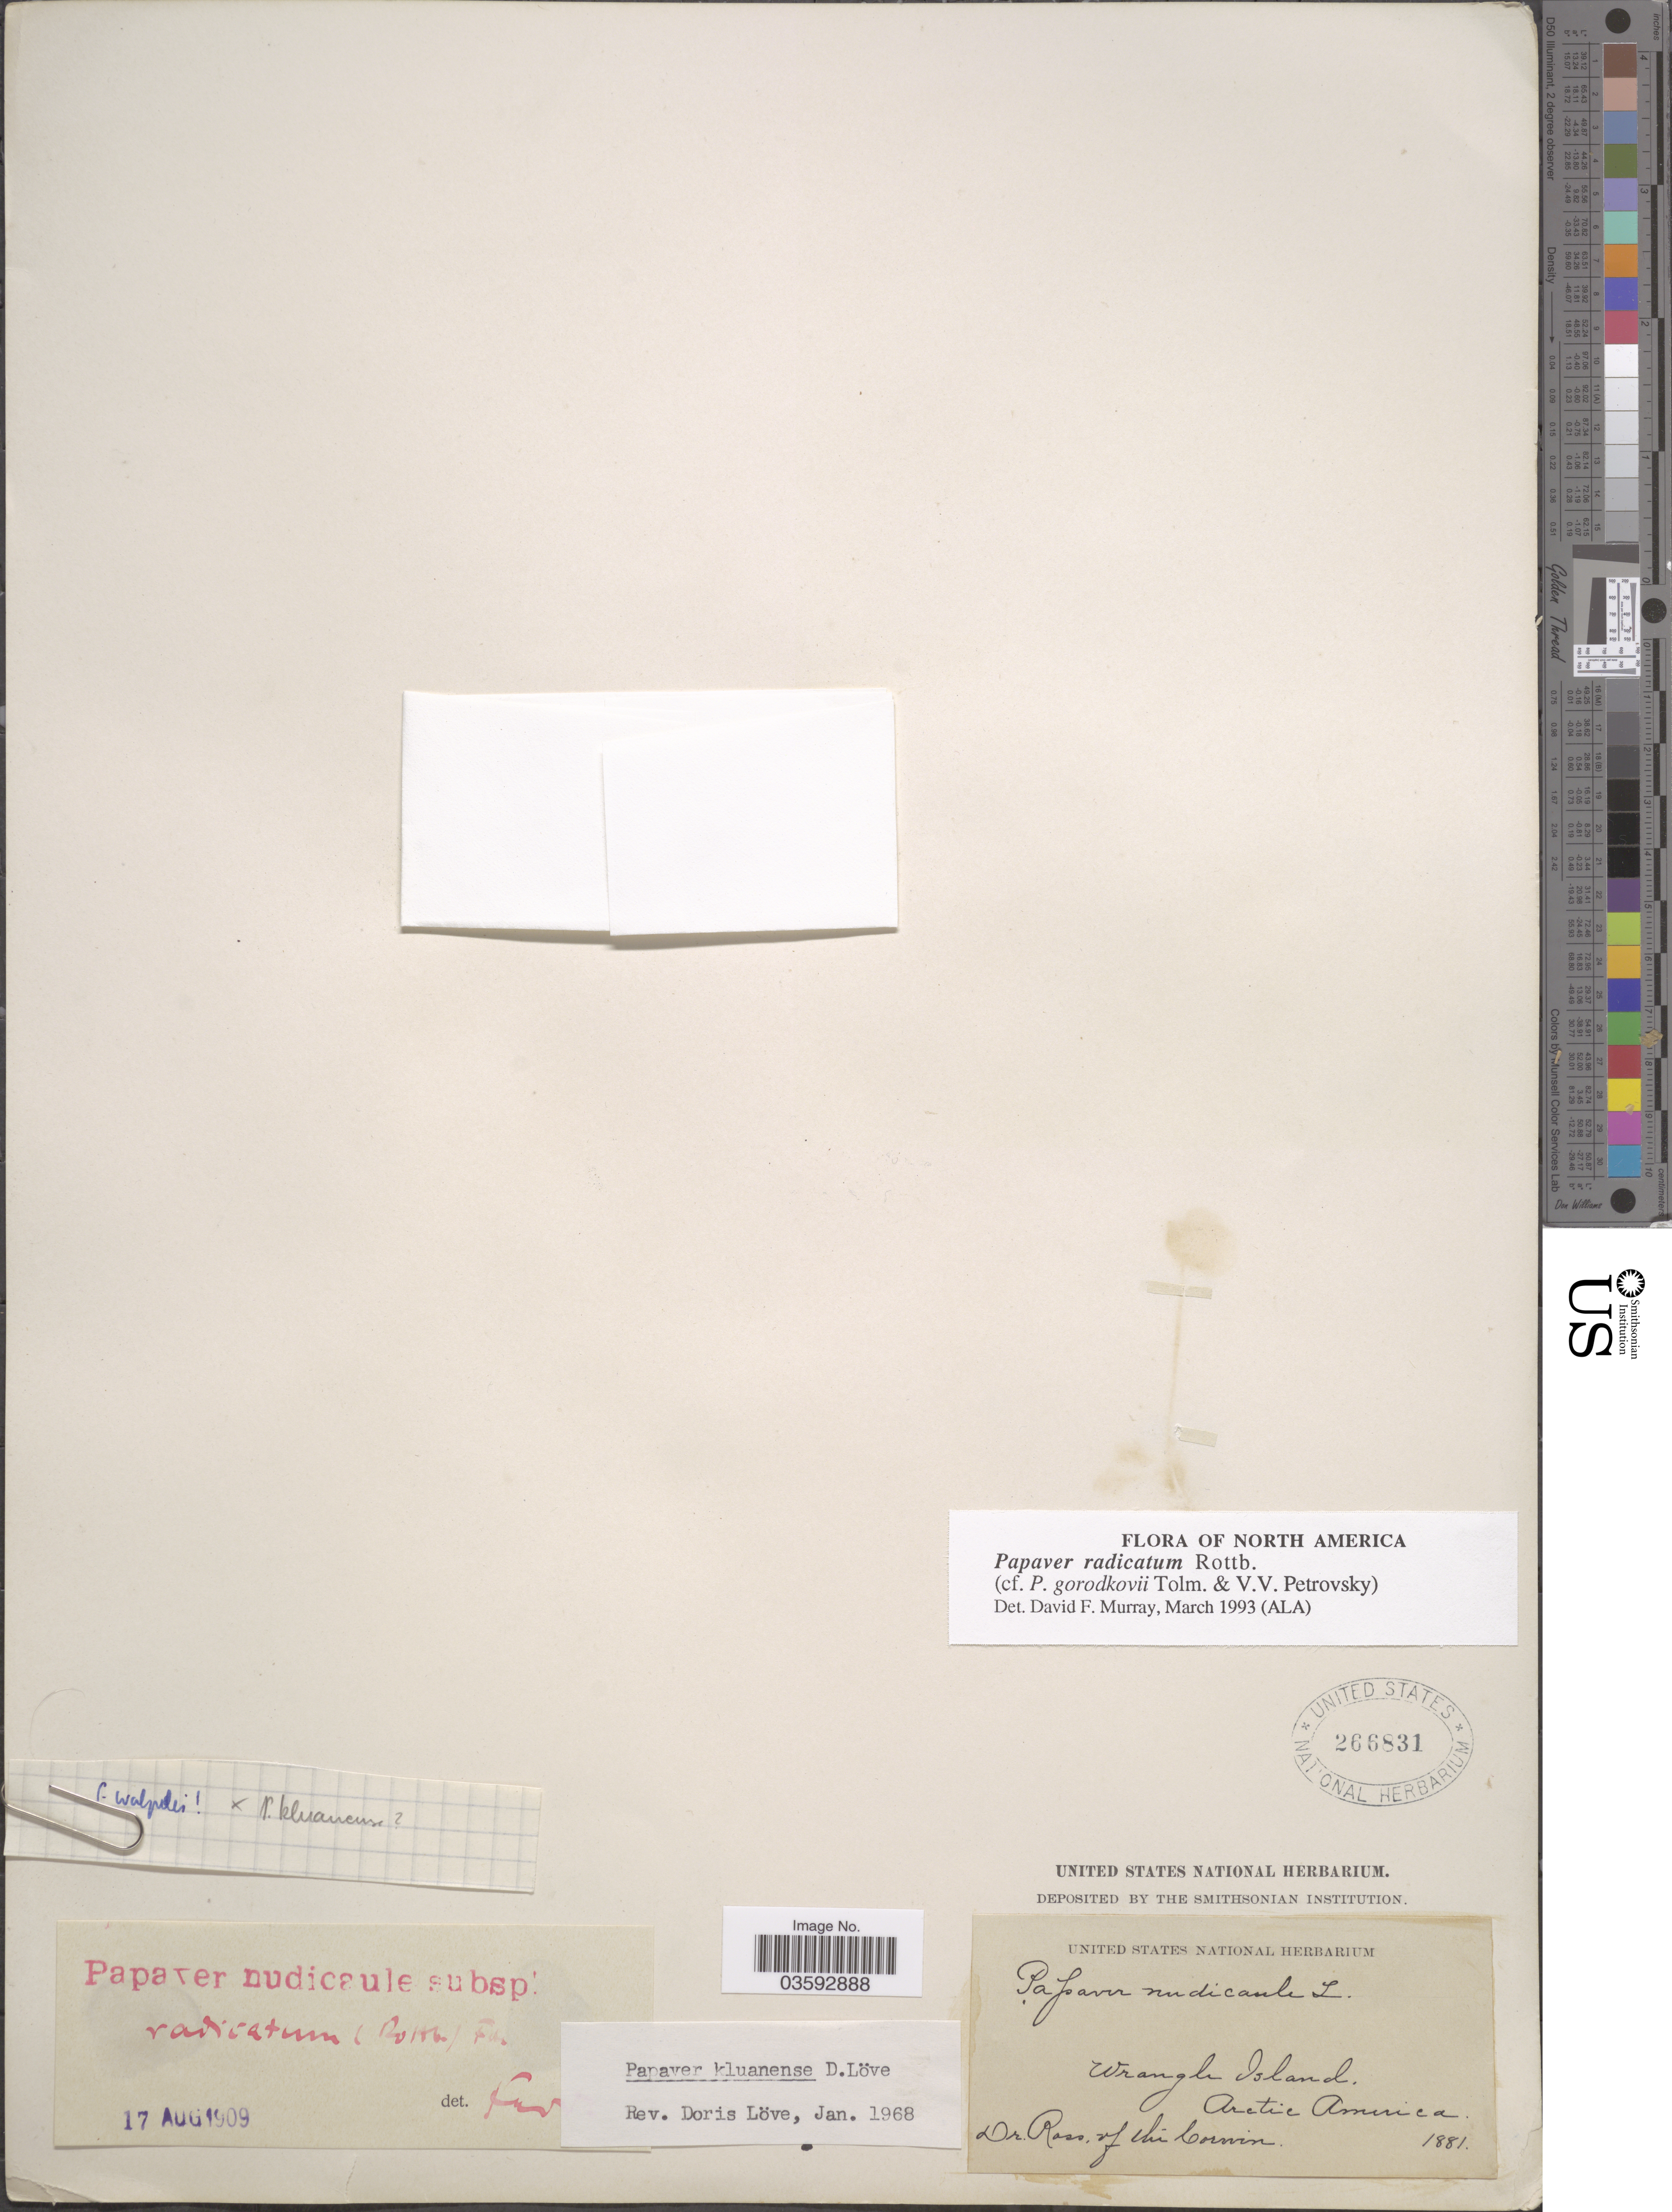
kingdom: Plantae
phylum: Tracheophyta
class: Magnoliopsida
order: Ranunculales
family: Papaveraceae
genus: Papaver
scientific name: Papaver radicatum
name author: Rottb.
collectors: Ross of the Corwin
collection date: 1881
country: Russian Federation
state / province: Chukotka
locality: Wrangle Island, Arctic America.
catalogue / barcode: US 266831